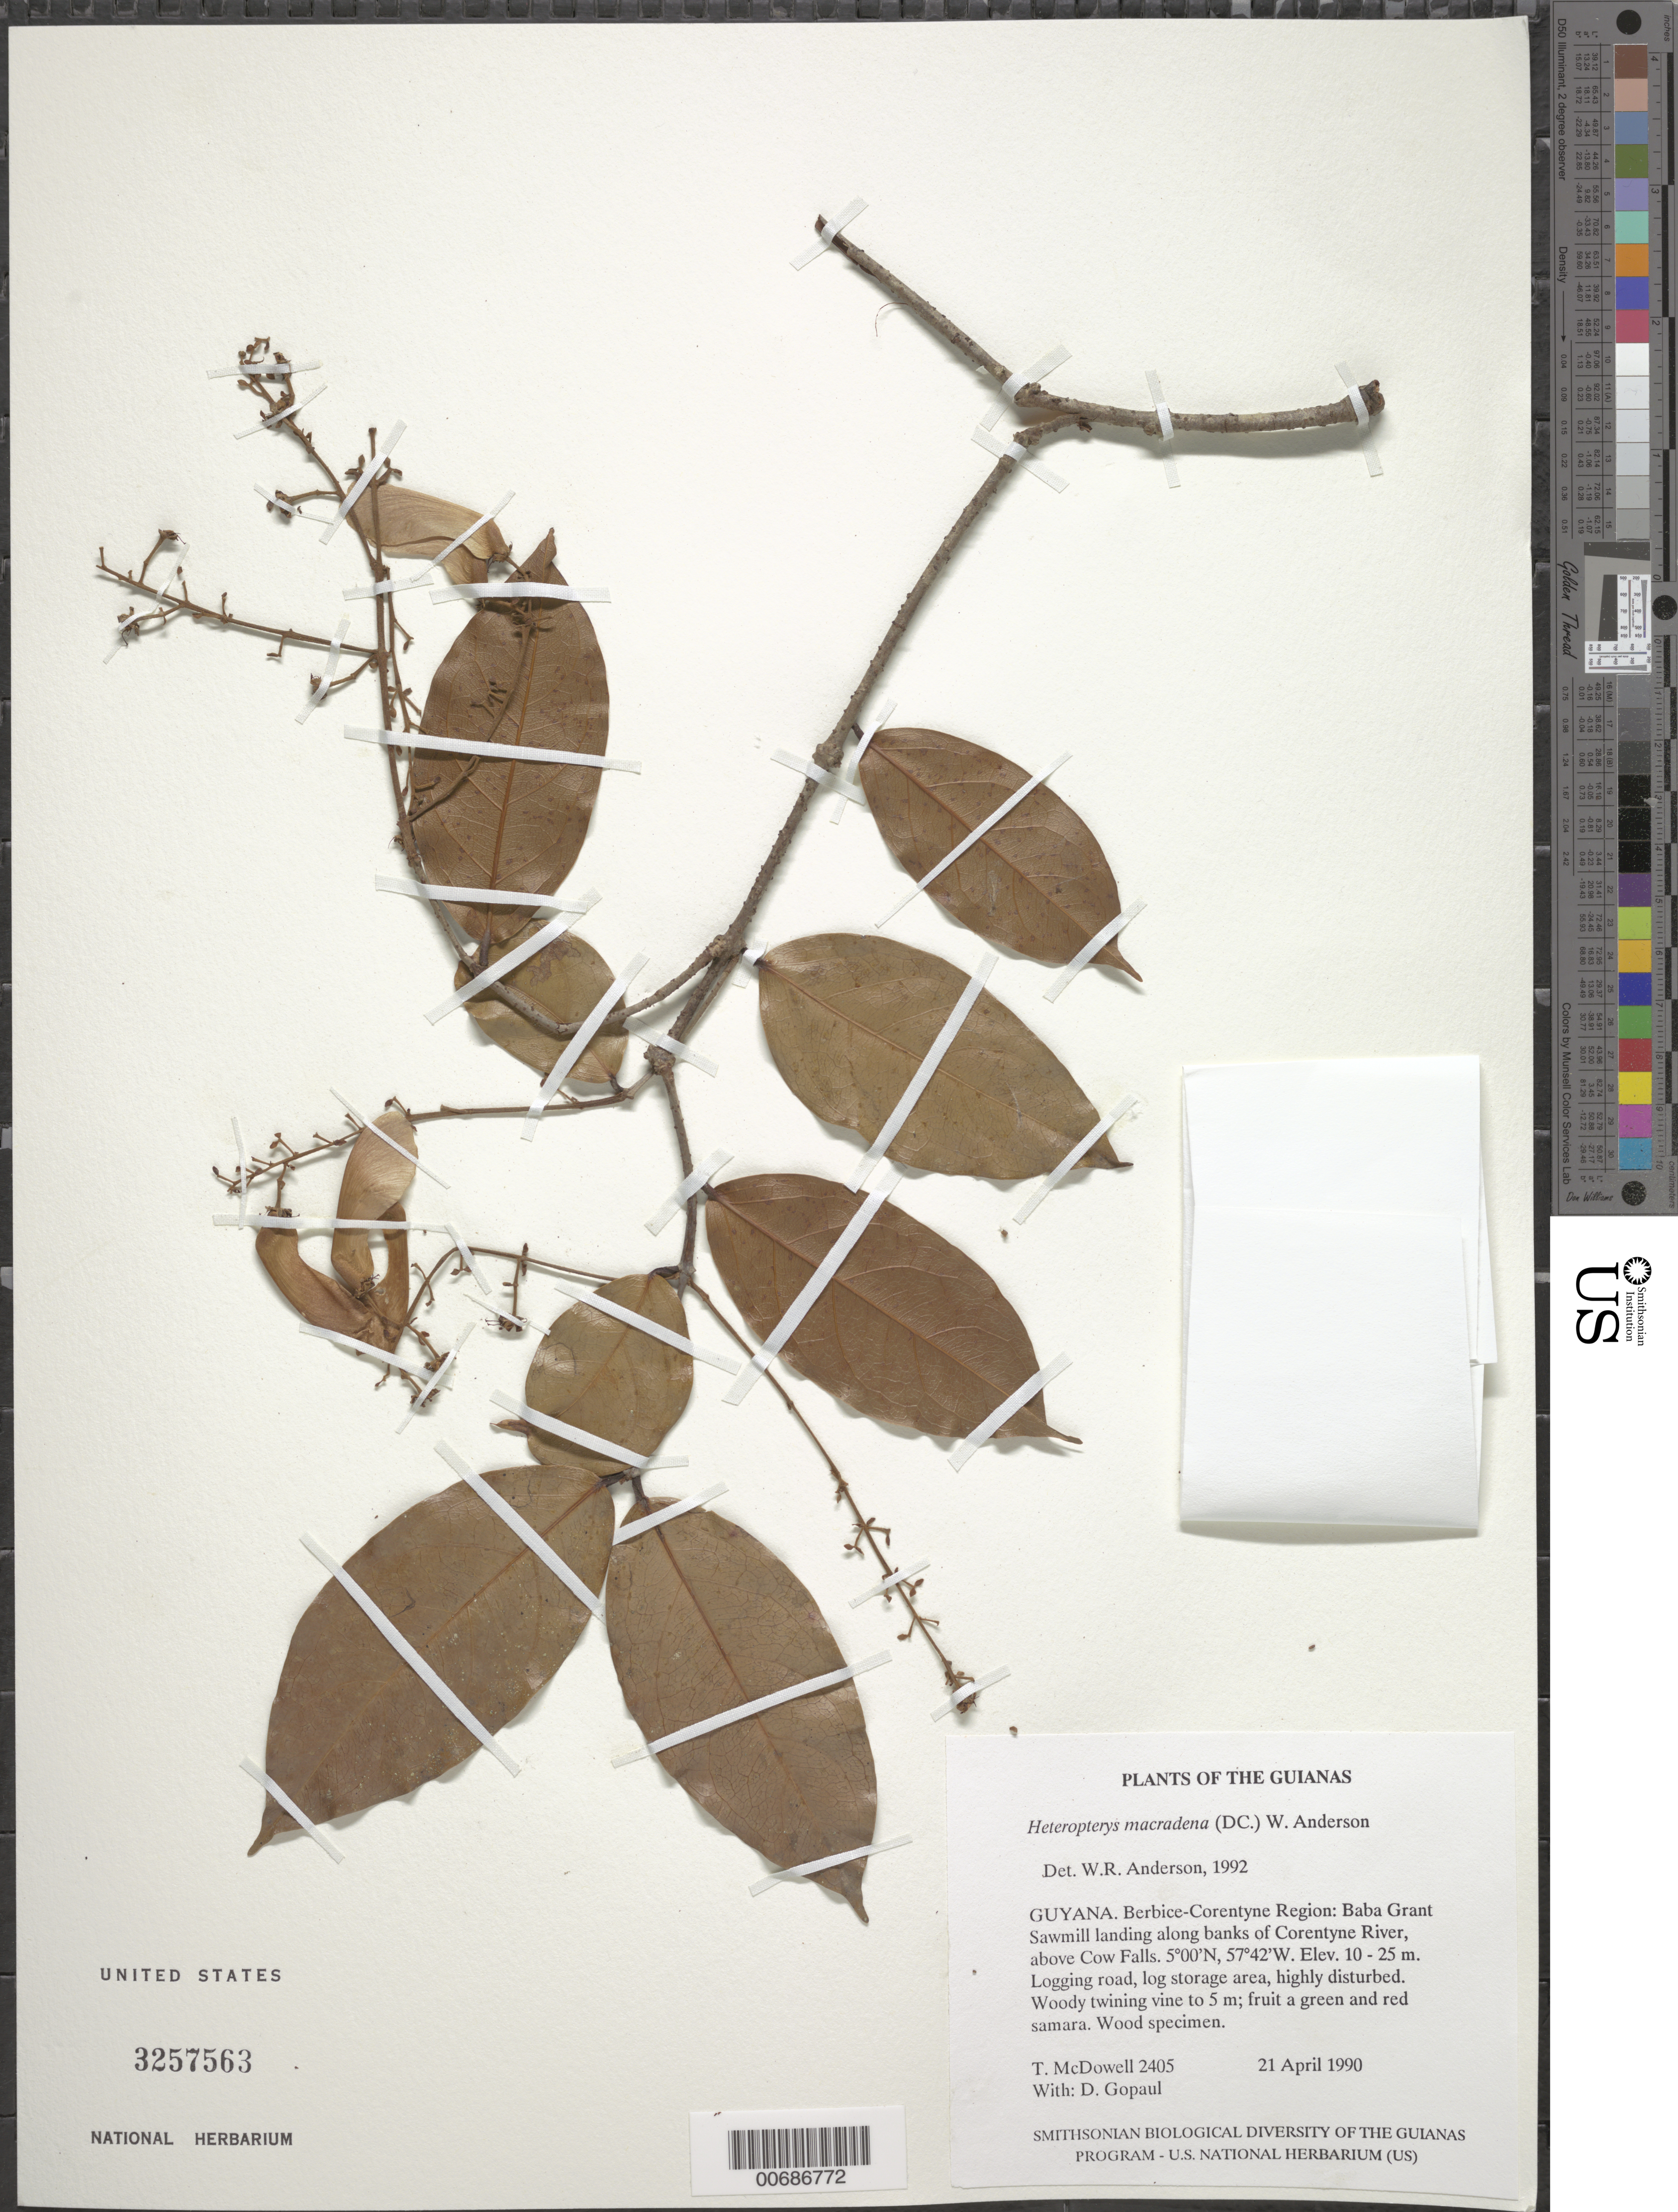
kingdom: Plantae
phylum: Tracheophyta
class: Magnoliopsida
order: Malpighiales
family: Malpighiaceae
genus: Heteropterys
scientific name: Heteropterys macradena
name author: (DC.) W.R. Anderson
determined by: Anderson, W. R., (MICH), University of Michigan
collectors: T. McDowell & D. Gopaul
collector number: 2405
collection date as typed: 21 April 1990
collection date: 1990-04-21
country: Guyana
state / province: E. Berbice-Corentyne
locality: Baba Grant Sawmill landing along banks of Corentyne River, above Cow Falls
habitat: Logging road, log storage area, highly disturbed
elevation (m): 10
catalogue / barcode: US 3257563